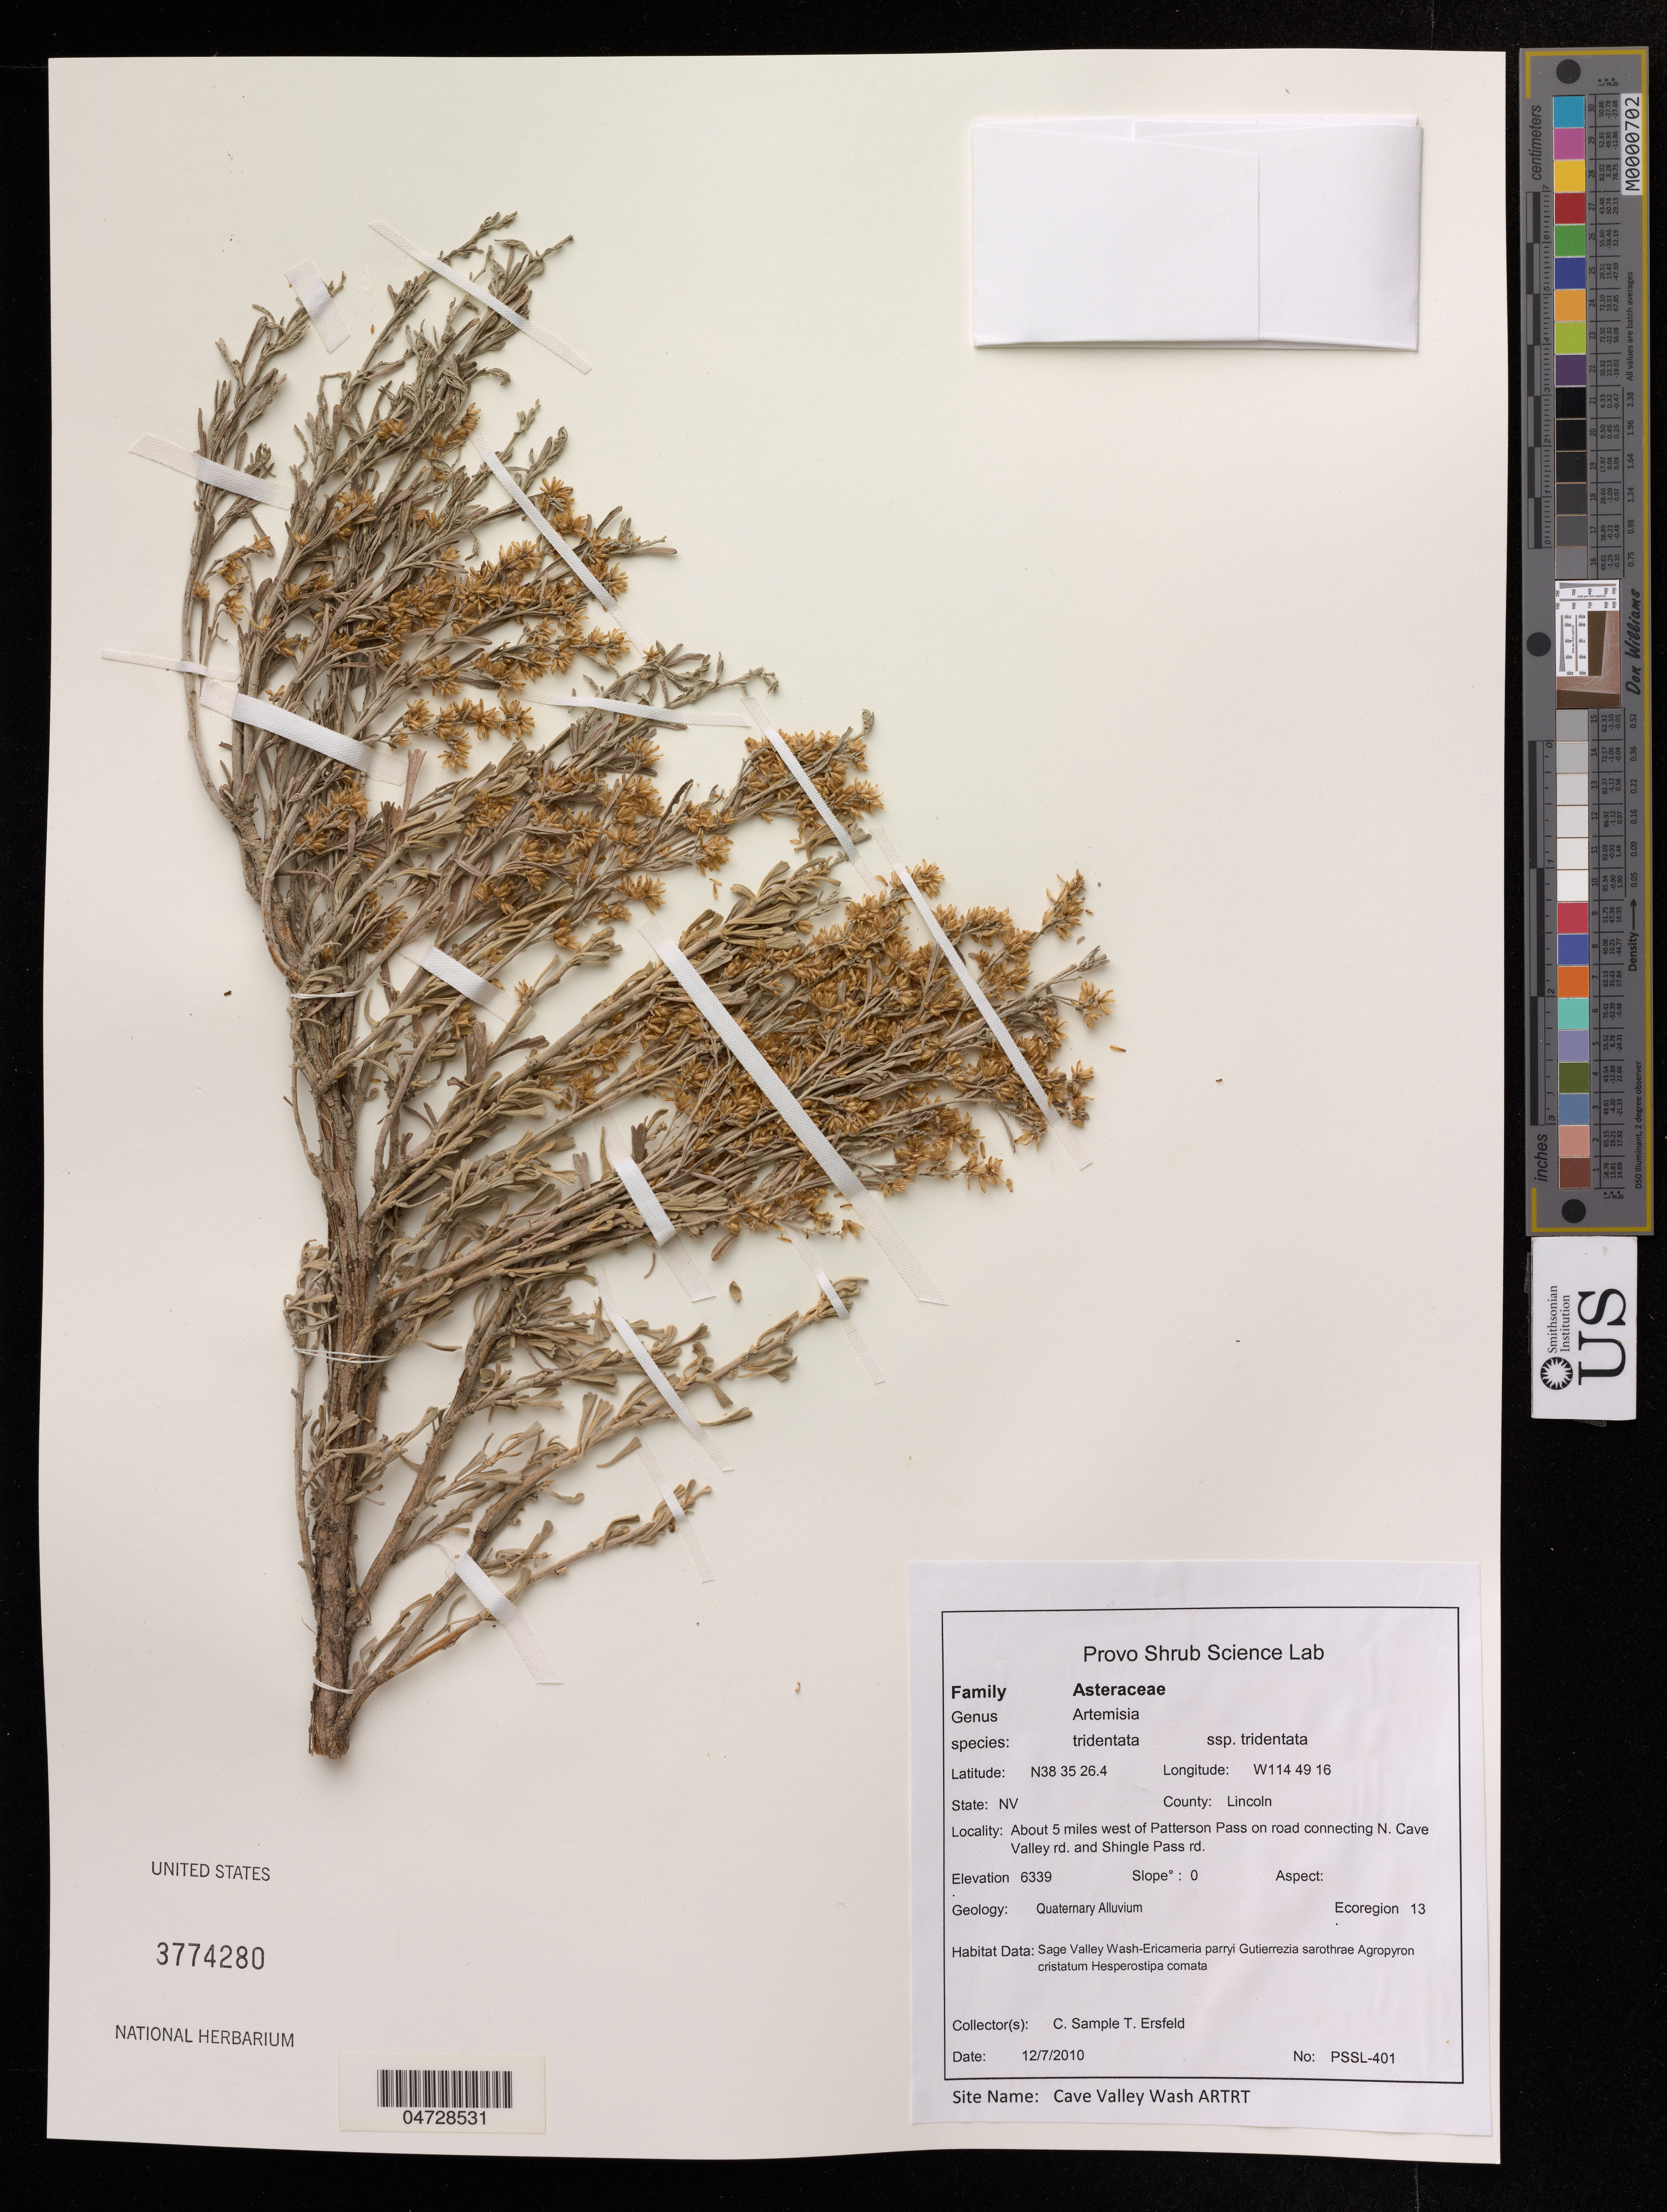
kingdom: Plantae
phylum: Tracheophyta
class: Magnoliopsida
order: Asterales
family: Asteraceae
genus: Artemisia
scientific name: Artemisia tridentata subsp. tridentata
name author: Nutt.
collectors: C. Sample & T. Ersfeld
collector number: PSSL-401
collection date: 2010-12-07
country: United States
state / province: Nevada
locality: County: Lincoln, About 5 miles west of Patterson Pass on road connecting N. Cave Valley rd. and Shingle Pass rd.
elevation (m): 1932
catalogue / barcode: US 3774280